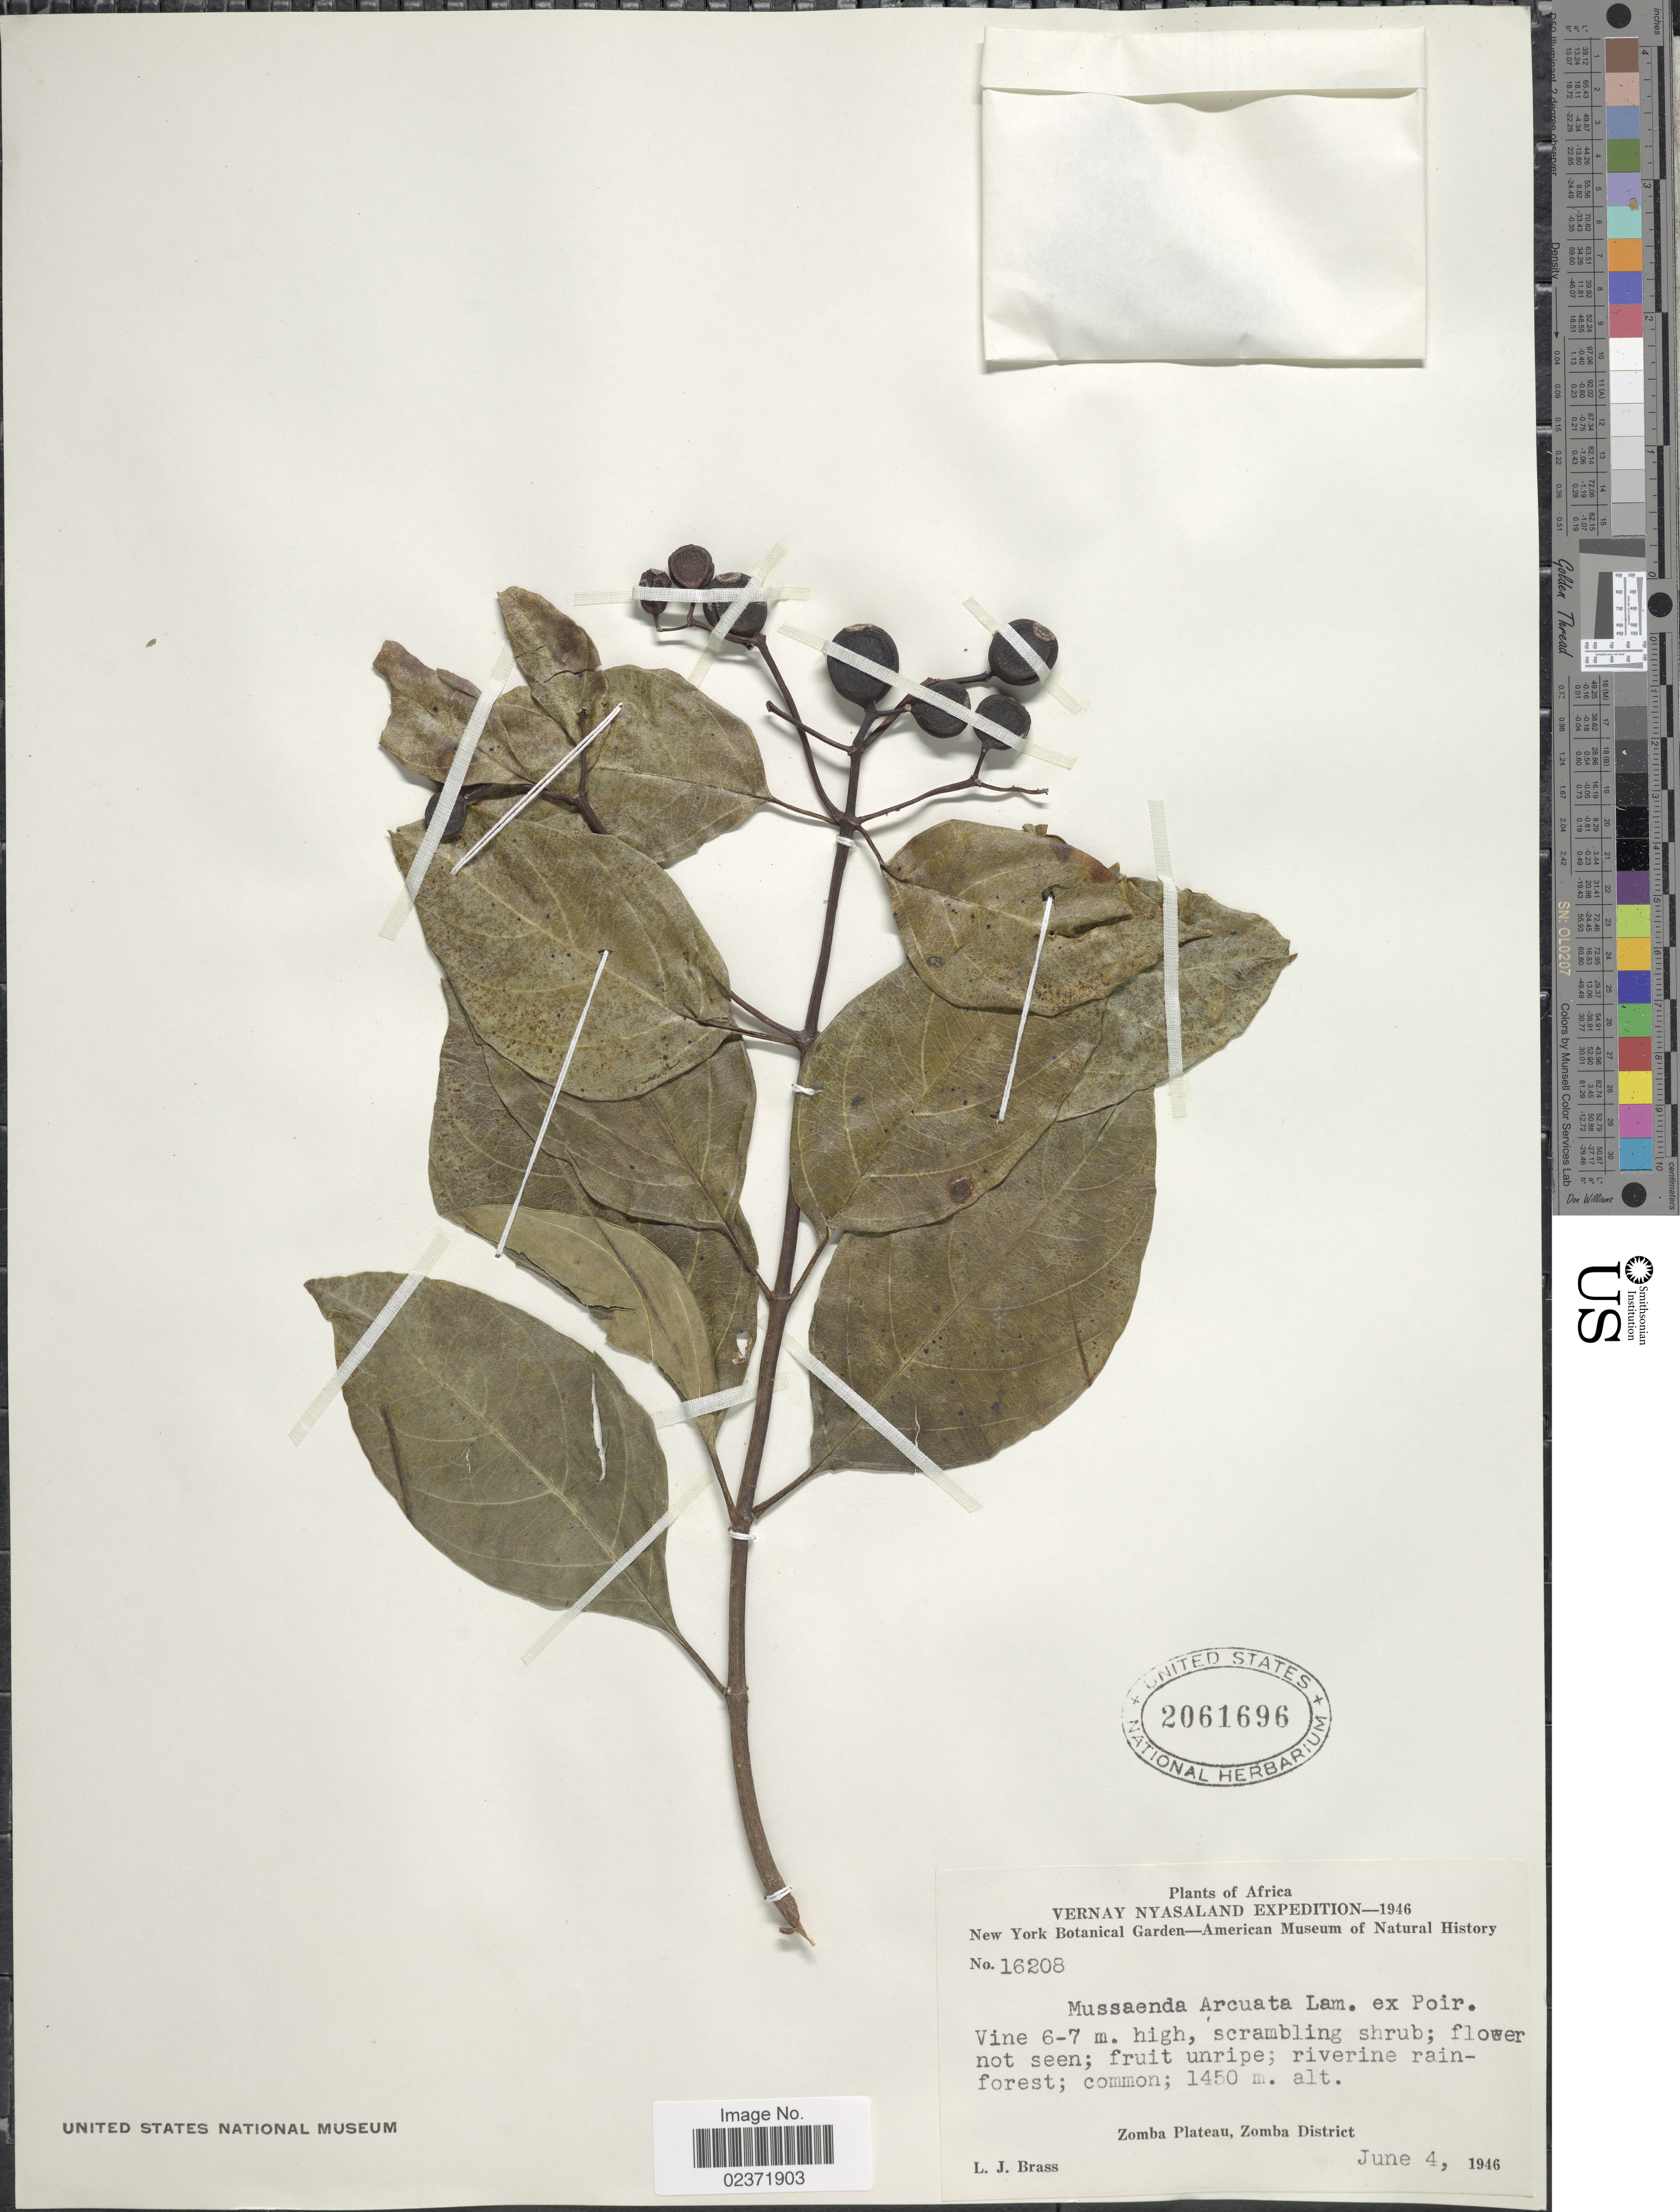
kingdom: Plantae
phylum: Tracheophyta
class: Magnoliopsida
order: Gentianales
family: Rubiaceae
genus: Mussaenda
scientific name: Mussaenda arcuata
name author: Poir.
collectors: L. J. Brass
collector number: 16208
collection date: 1946-06-04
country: Malawi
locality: Vernay Nyasaland, Zomba Plateau, Zomba District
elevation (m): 1450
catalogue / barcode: US 2061696